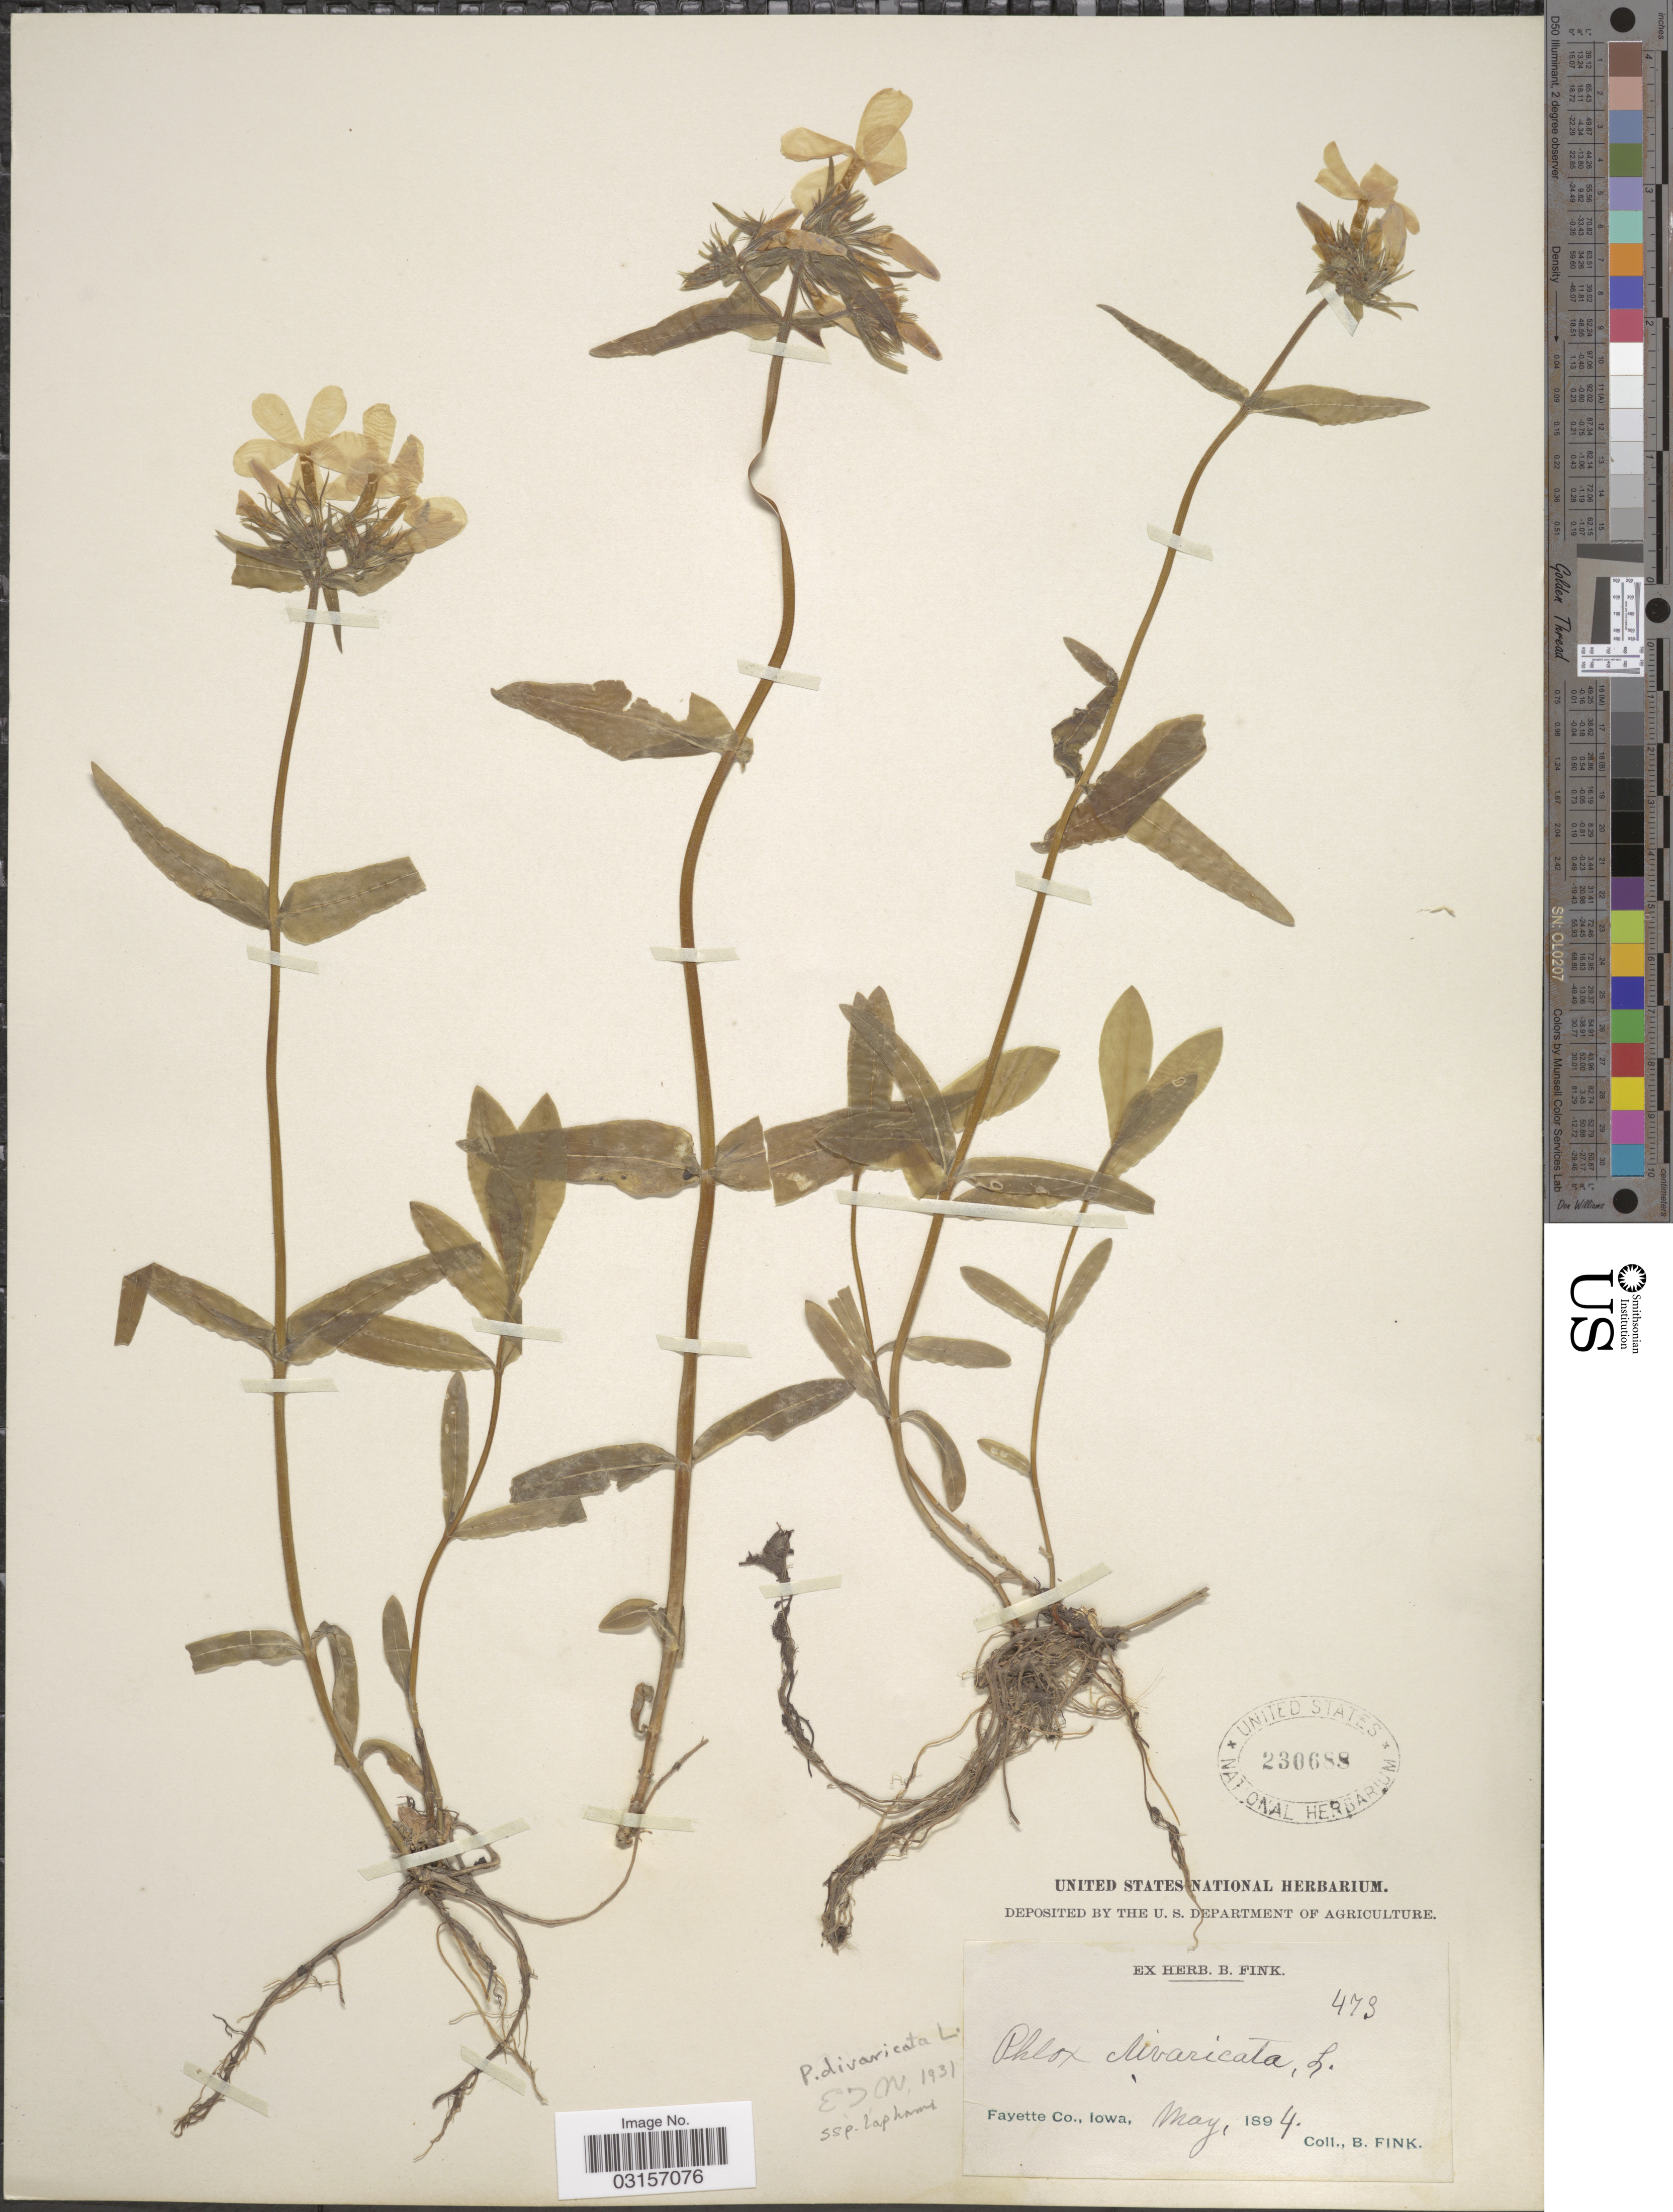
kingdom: Plantae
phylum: Tracheophyta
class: Magnoliopsida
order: Ericales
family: Polemoniaceae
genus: Phlox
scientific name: Phlox divaricata subsp. laphamii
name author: (Alph. Wood) Wherry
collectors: B. Fink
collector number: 473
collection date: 1894-05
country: United States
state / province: Iowa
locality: Fayette Co., Iowa.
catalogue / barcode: US 230688